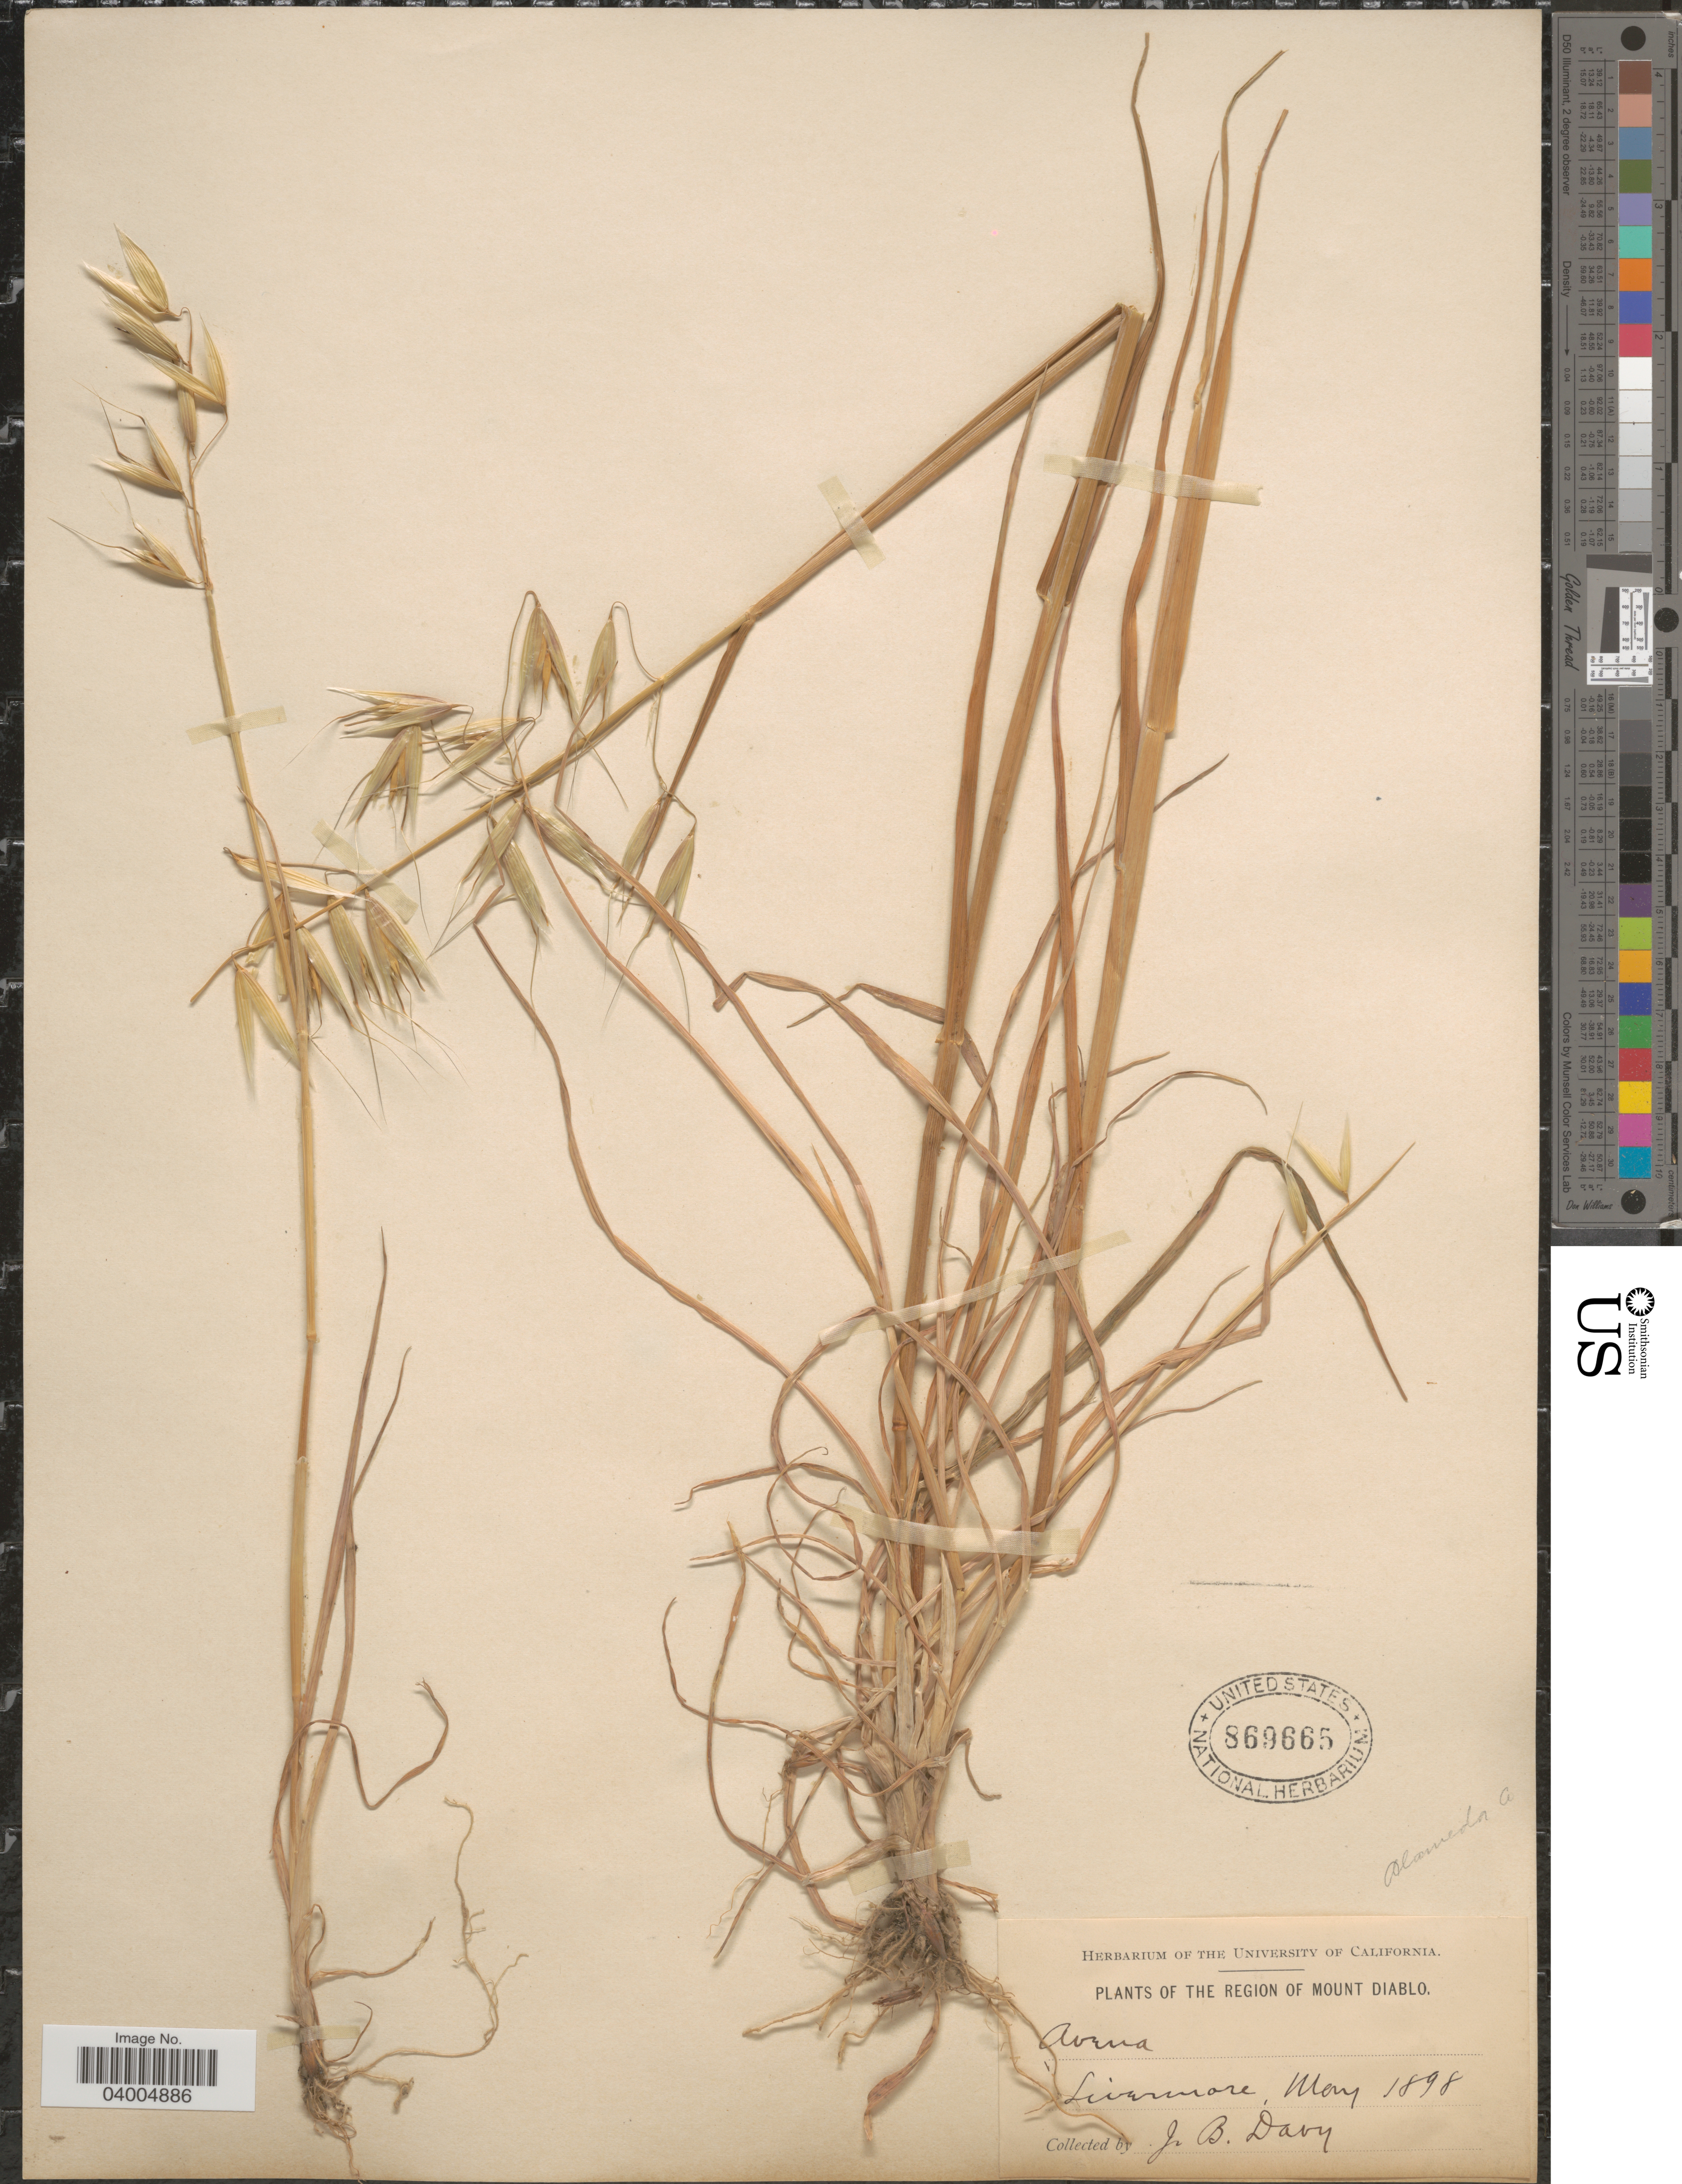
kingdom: Plantae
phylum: Tracheophyta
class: Liliopsida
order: Poales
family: Poaceae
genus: Avena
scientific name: Avena fatua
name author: L.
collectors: J. Burtt Davy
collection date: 1898-05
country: United States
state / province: California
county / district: Alameda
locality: Alameda Co. The Region of Mount Diablo. Livermore.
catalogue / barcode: US 869665